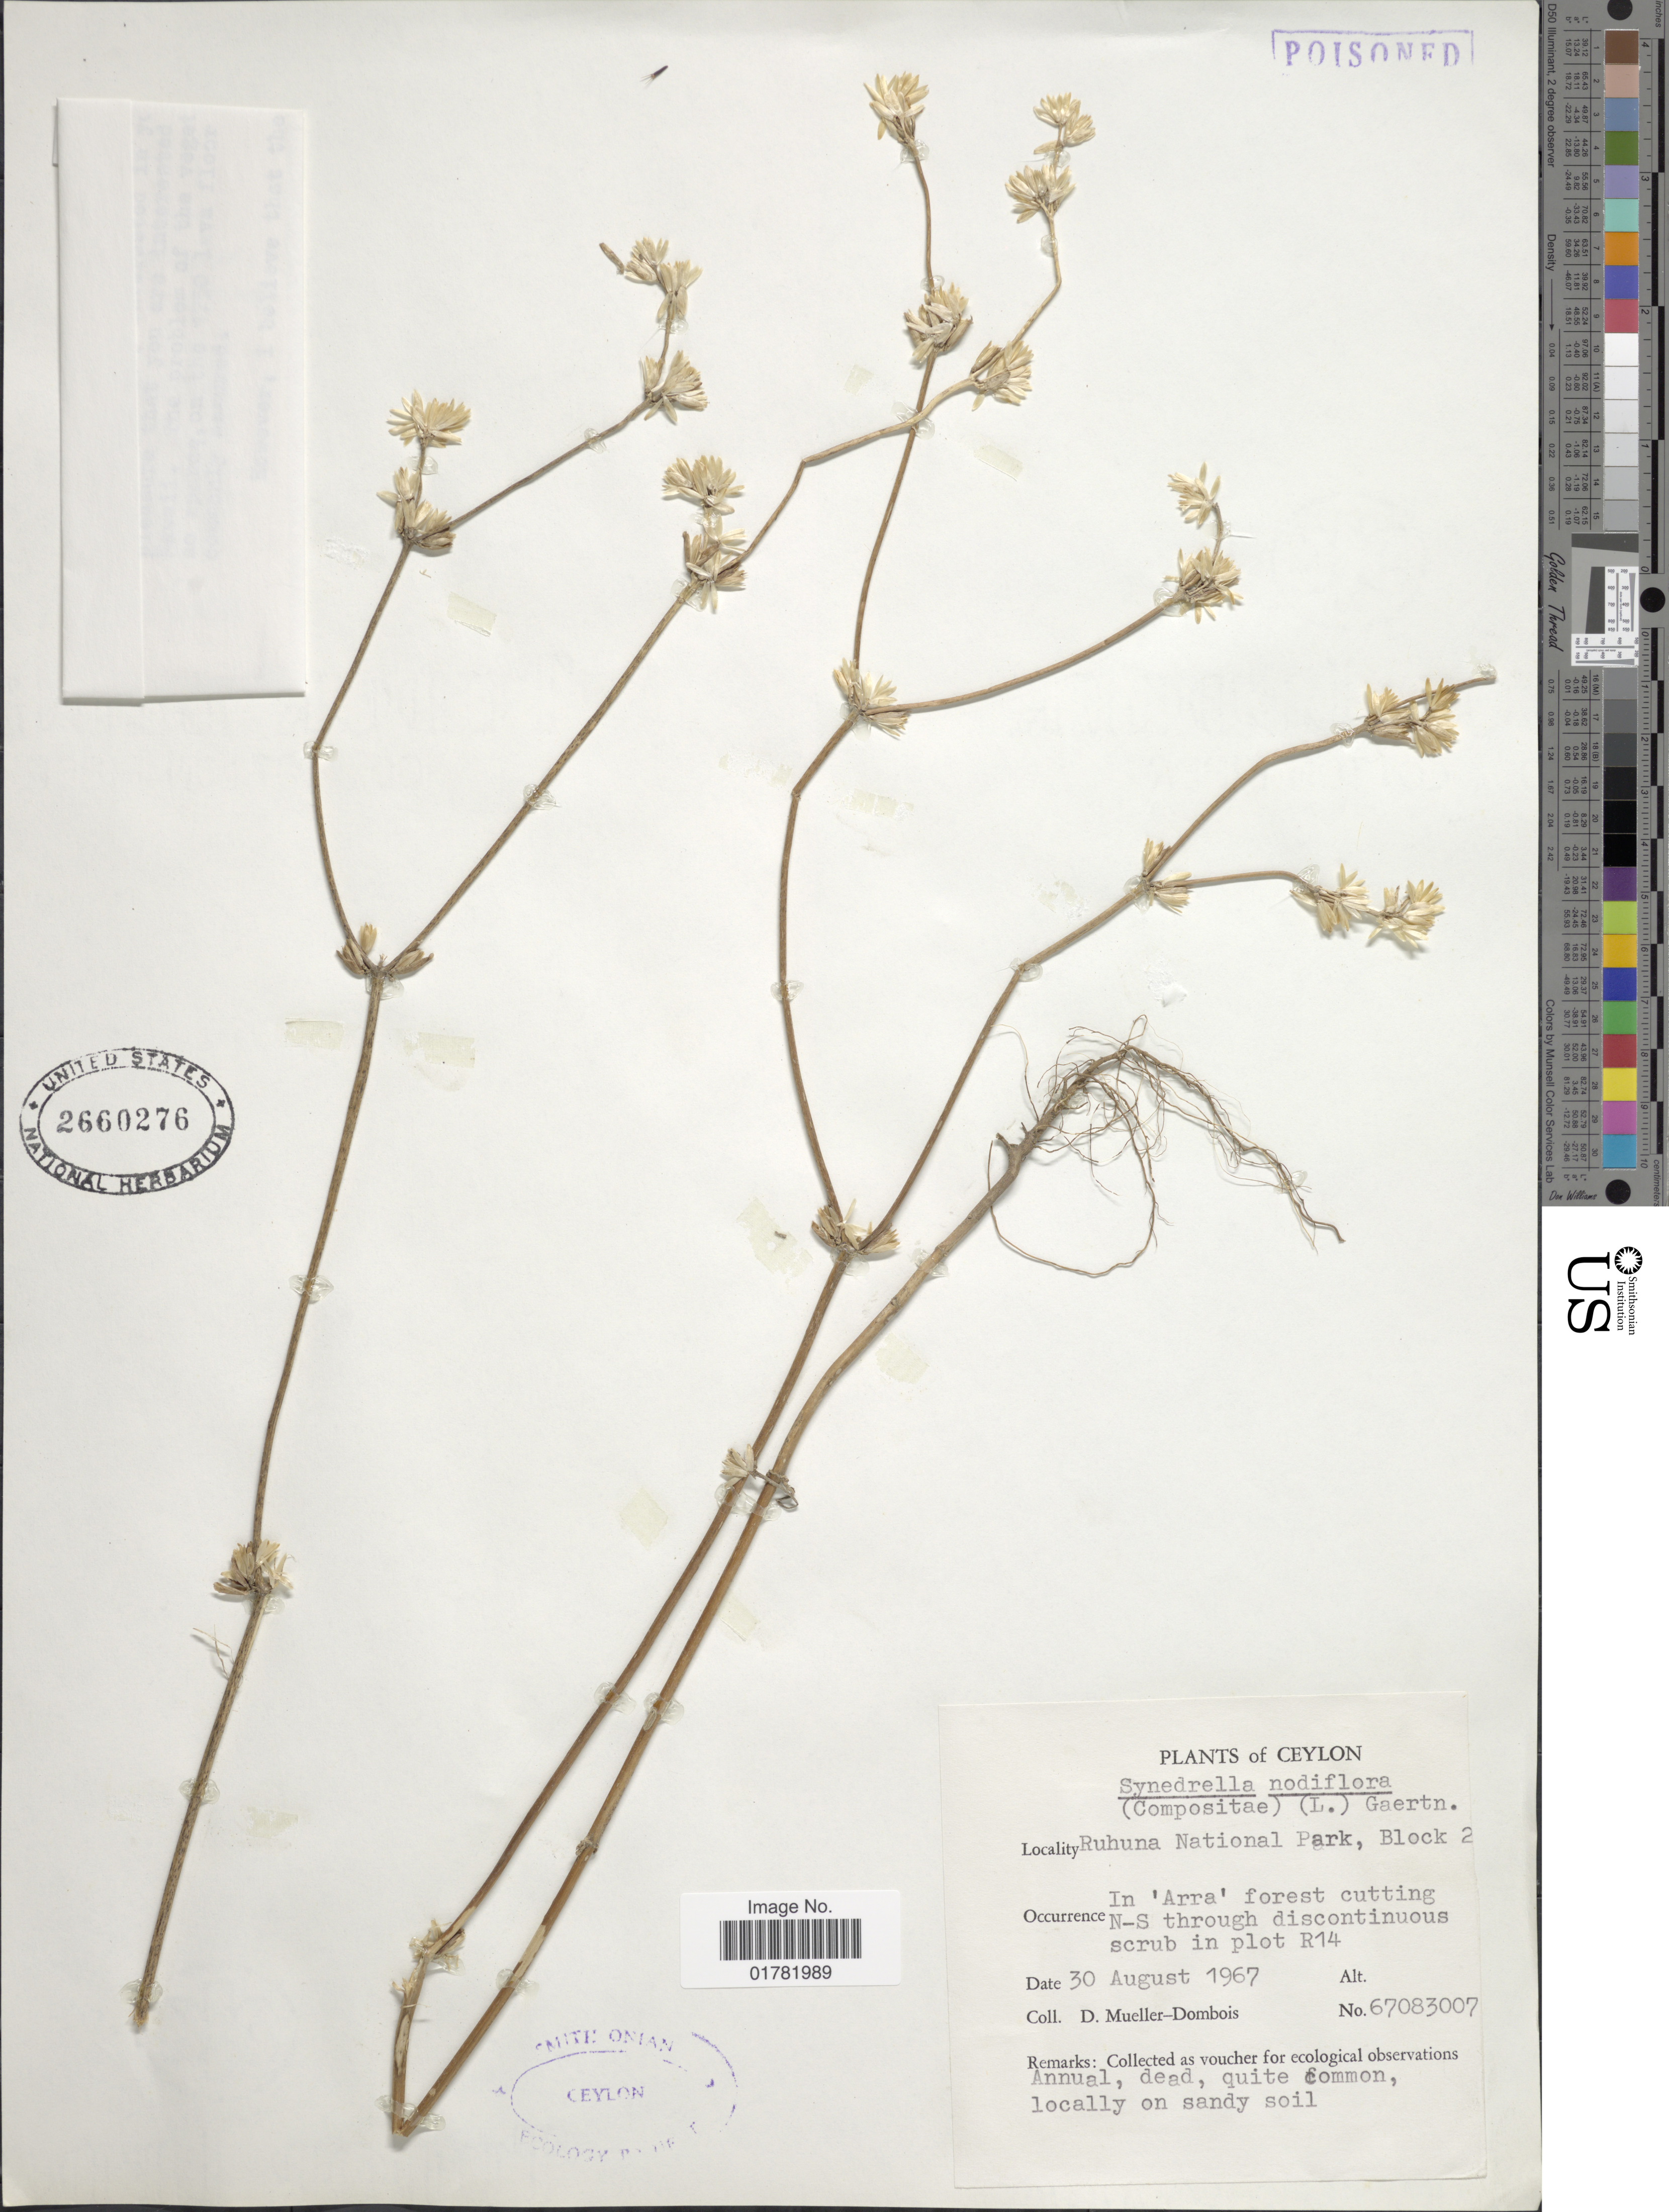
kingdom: Plantae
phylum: Tracheophyta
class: Magnoliopsida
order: Asterales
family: Asteraceae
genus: Synedrella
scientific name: Synedrella nodiflora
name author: (L.) Gaertn.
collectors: D. Mueller-Dombois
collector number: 67083007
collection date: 1967-08-30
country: Sri Lanka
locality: Ceylon, Ruhuna National Park, Block 2, In 'Arra'forest cutting N-S through discontinous scrub in plot R14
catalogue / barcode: US 2660276